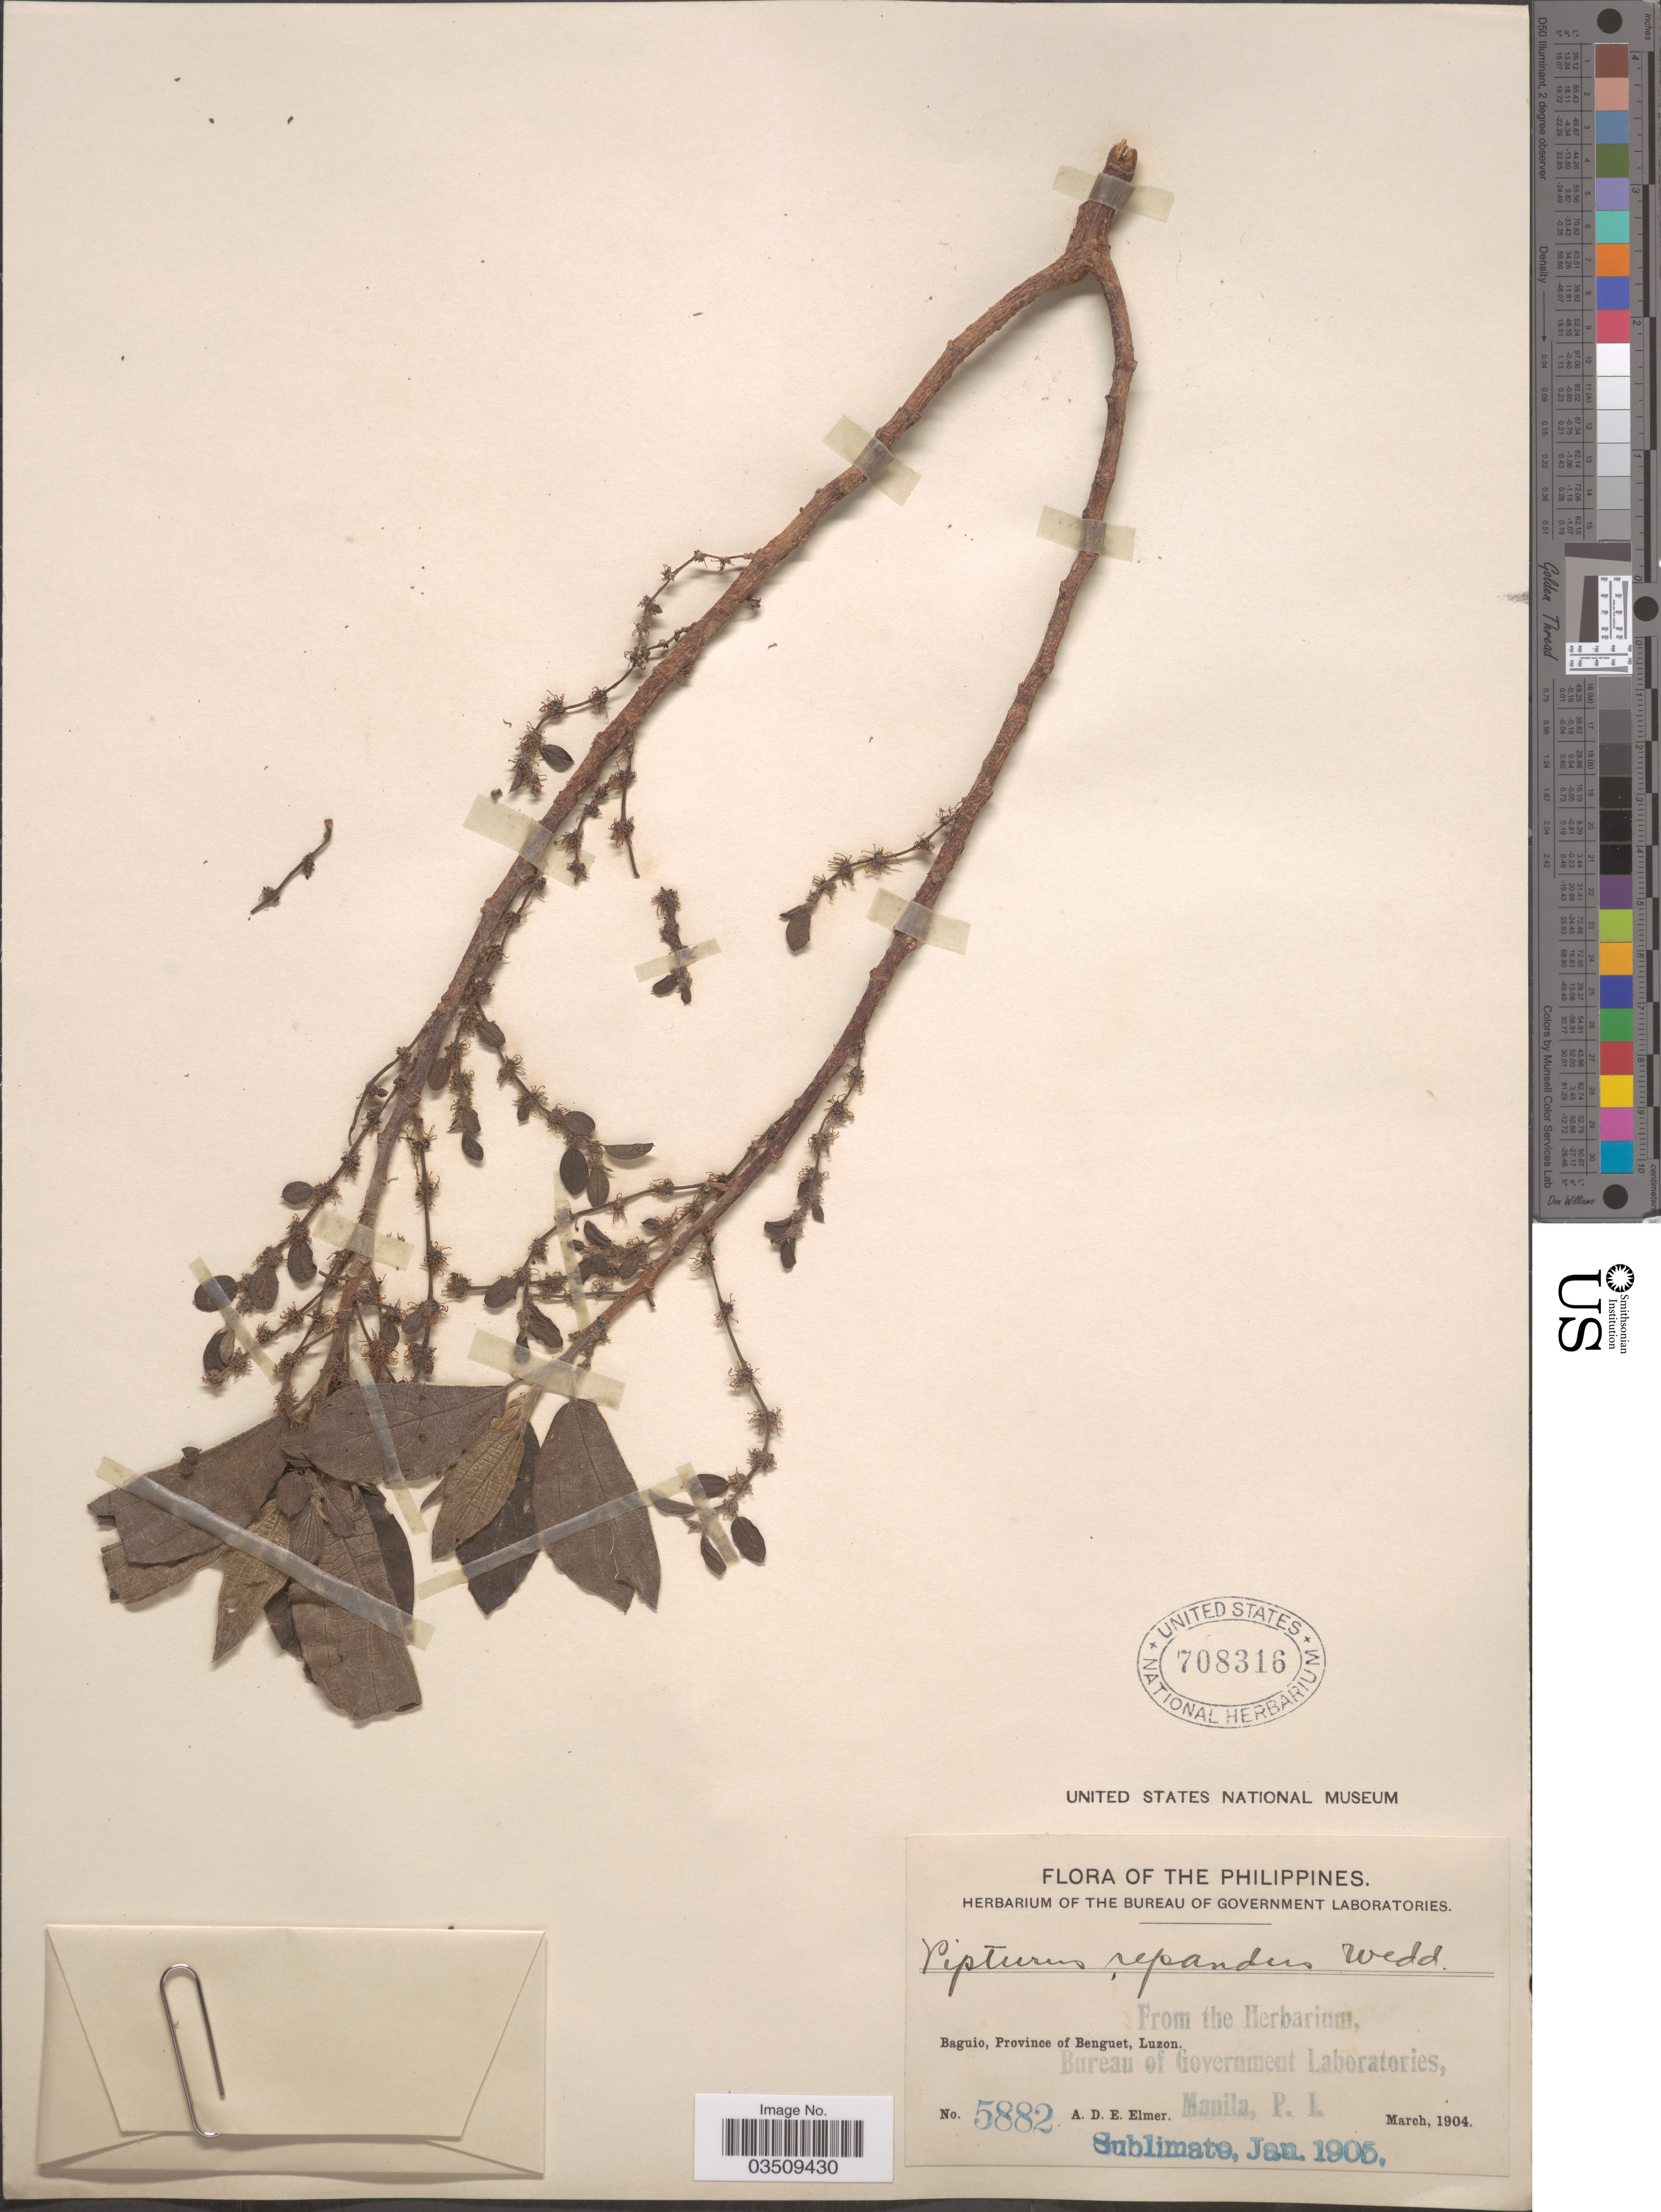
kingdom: Plantae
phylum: Tracheophyta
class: Magnoliopsida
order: Rosales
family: Urticaceae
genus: Nothocnide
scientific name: Nothocnide repanda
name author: (Blume) Blume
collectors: A. D. E. Elmer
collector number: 5882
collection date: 1904-03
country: Philippines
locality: Baguio, Province of Benguet, Luzon.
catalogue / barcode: US 708316